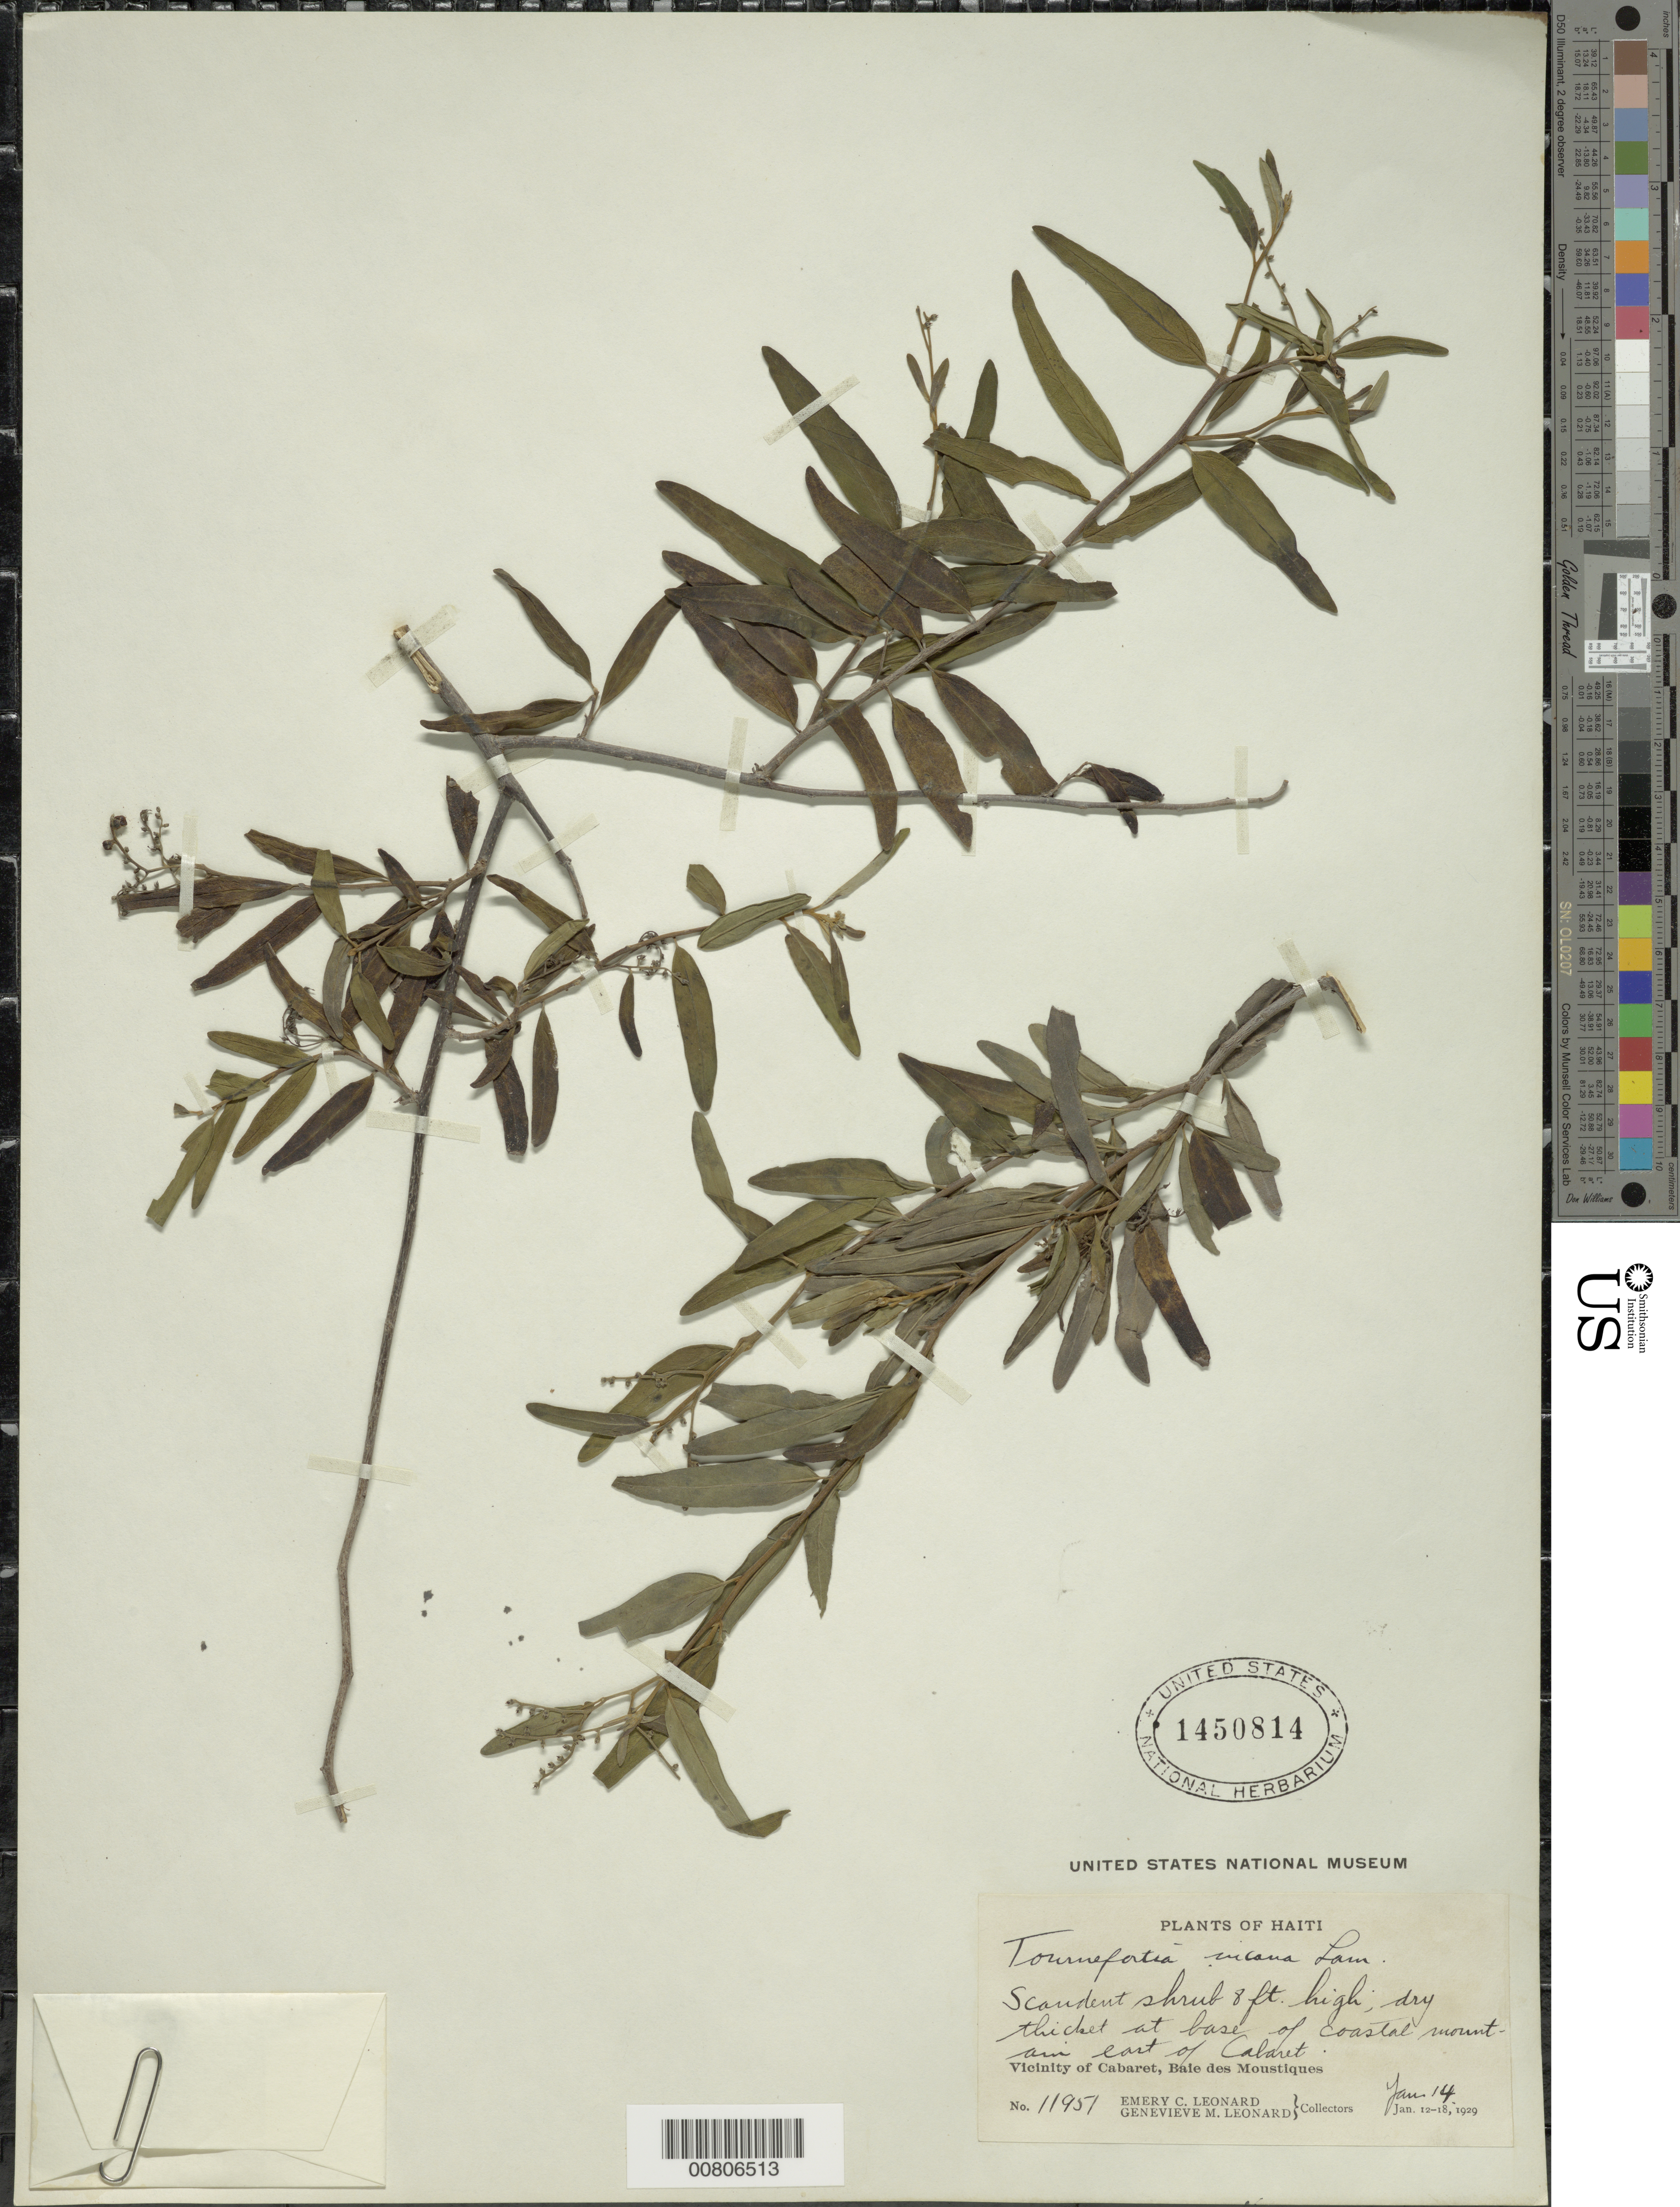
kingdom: Plantae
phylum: Tracheophyta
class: Magnoliopsida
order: Boraginales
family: Heliotropiaceae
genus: Tournefortia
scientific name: Tournefortia incana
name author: Lam.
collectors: E. C. Leonard & G. M. Leonard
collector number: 11951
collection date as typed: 14 Jan 1929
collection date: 1929-01-14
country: Haiti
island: Hispaniola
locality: Cabaret, E of; Baie des Moustiques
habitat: Dry thicket at base of coastal mountain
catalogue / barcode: US 1450814